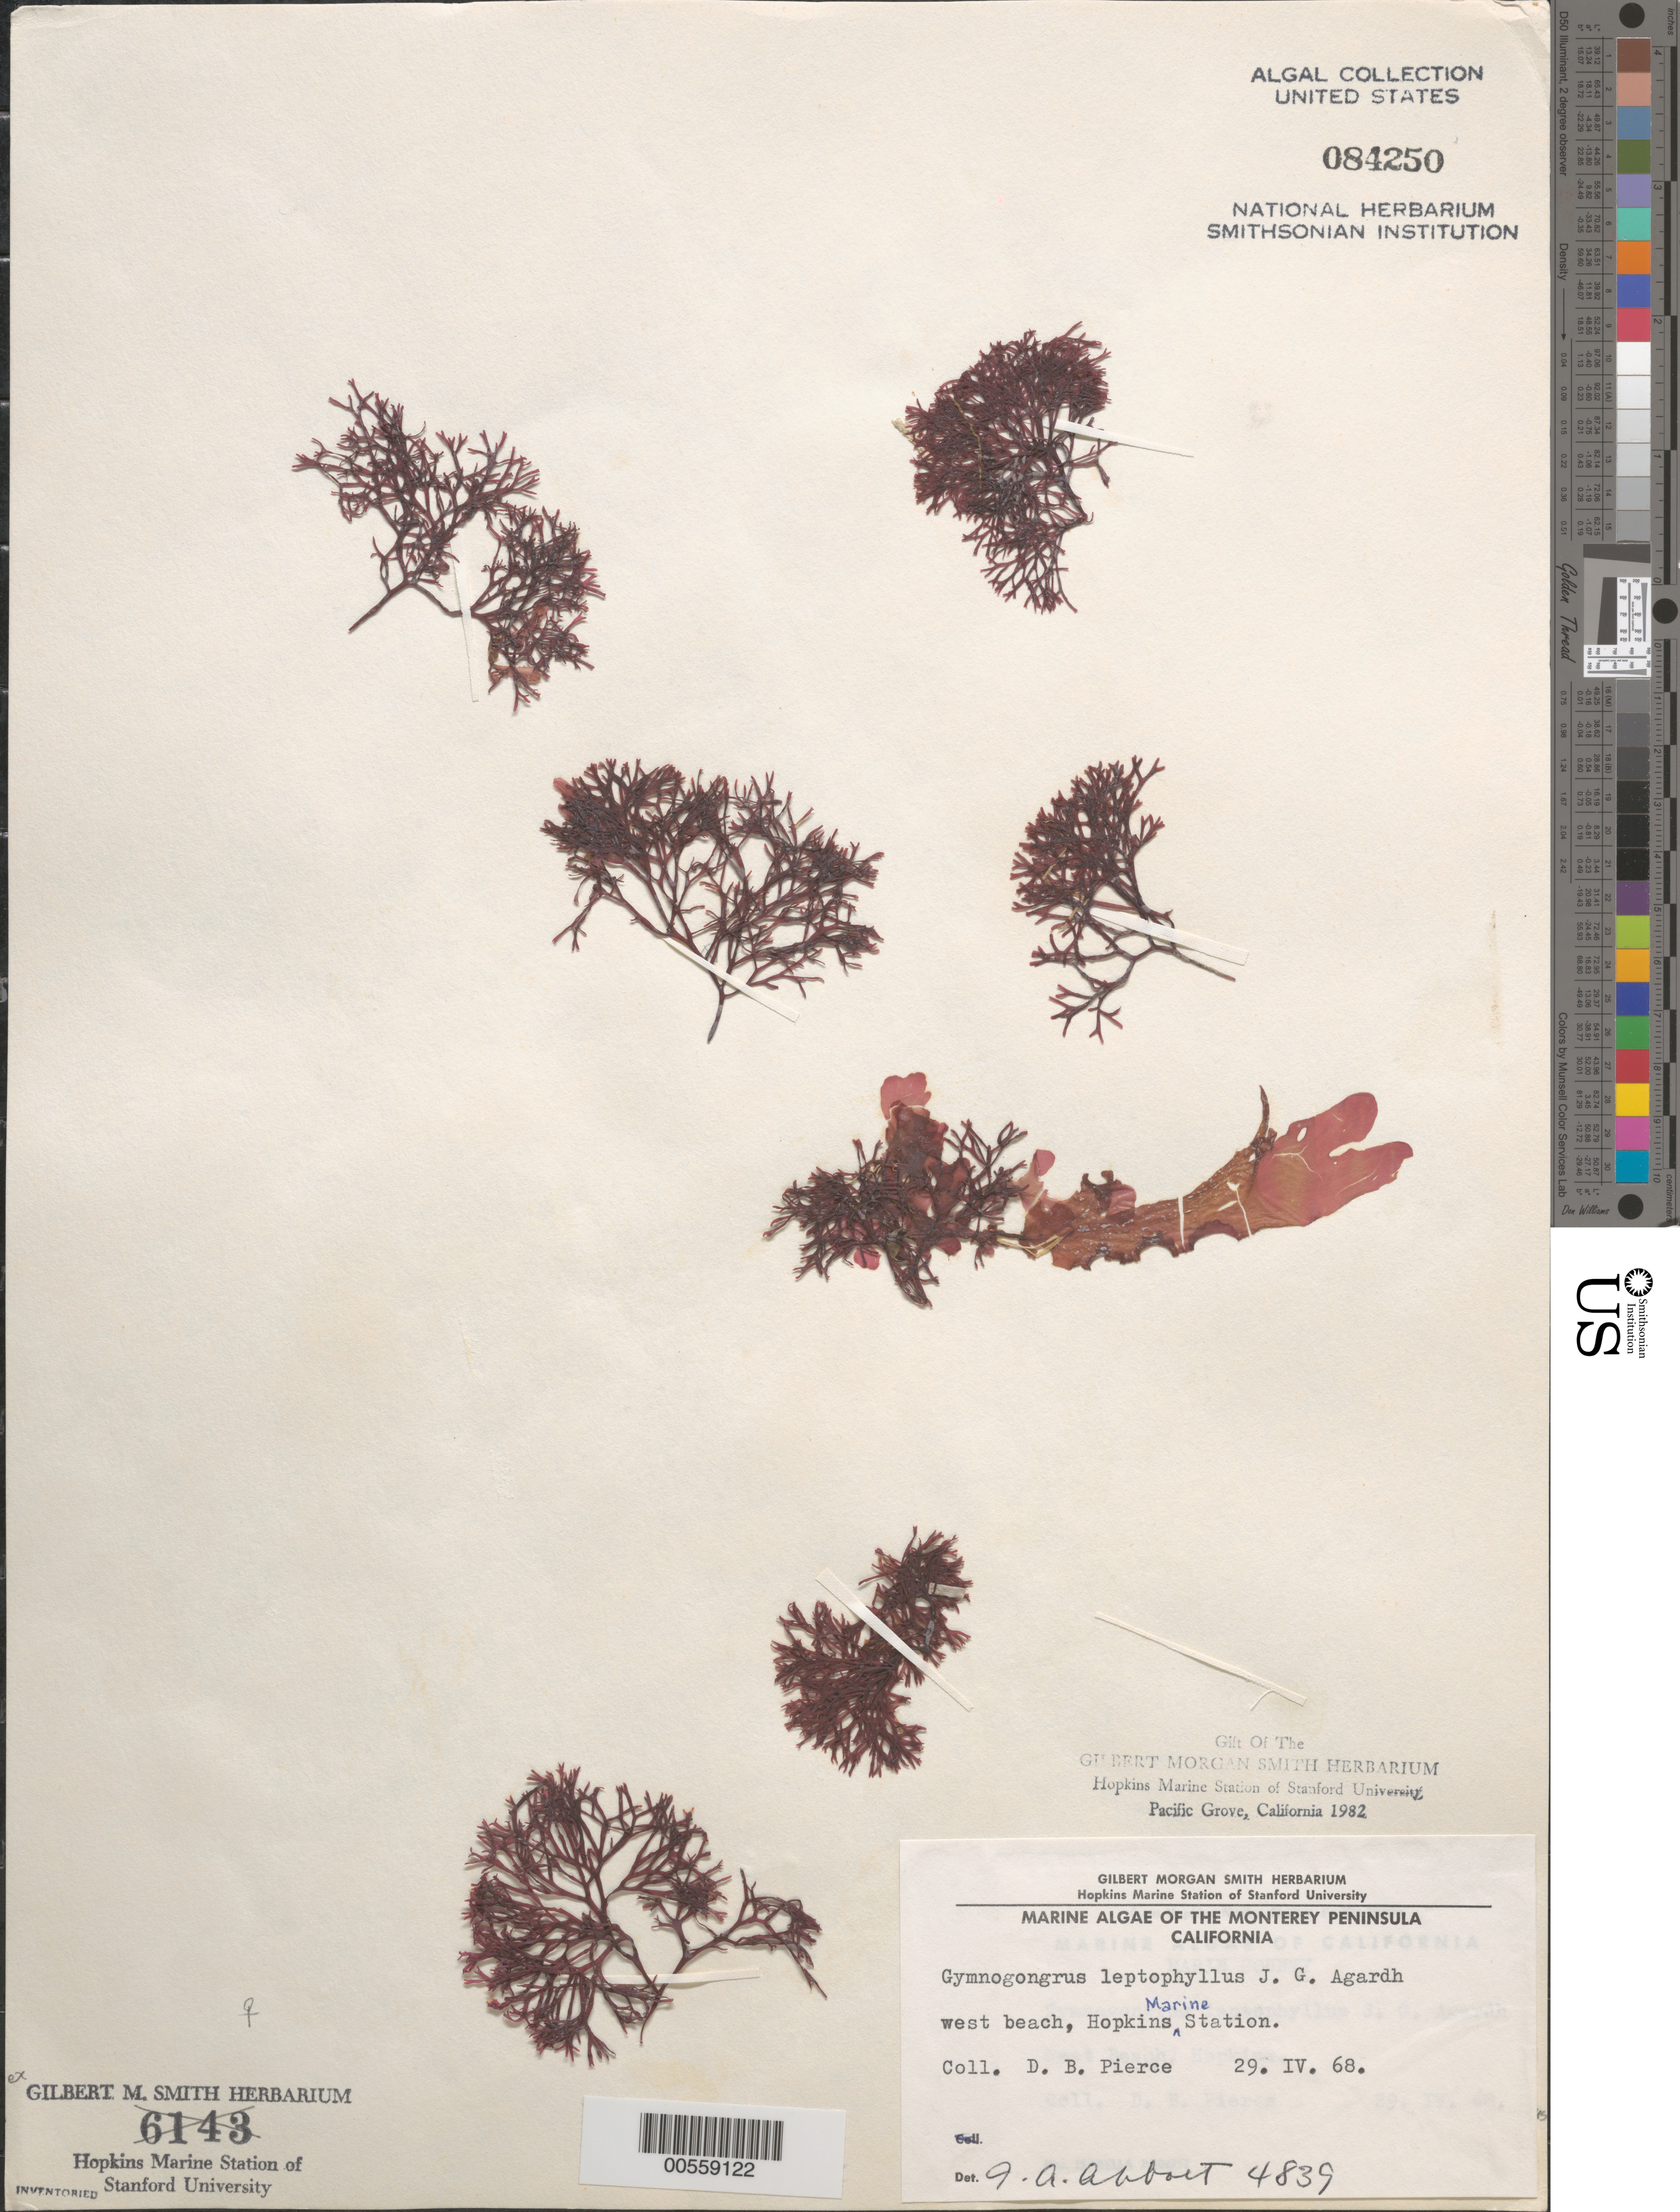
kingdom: Plantae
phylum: Rhodophyta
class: Florideophyceae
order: Gigartinales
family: Phyllophoraceae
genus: Besa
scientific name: Besa leptophylla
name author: (J. Agardh) M.S.Calderon & K.A. Miller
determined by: Algae name updating Project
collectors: D. Pierce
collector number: IAA 4839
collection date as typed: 29 Apr 1968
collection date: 1968-04-29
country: United States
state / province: California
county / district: Monterey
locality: West beach, Hopkins Marine Station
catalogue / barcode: US 84250